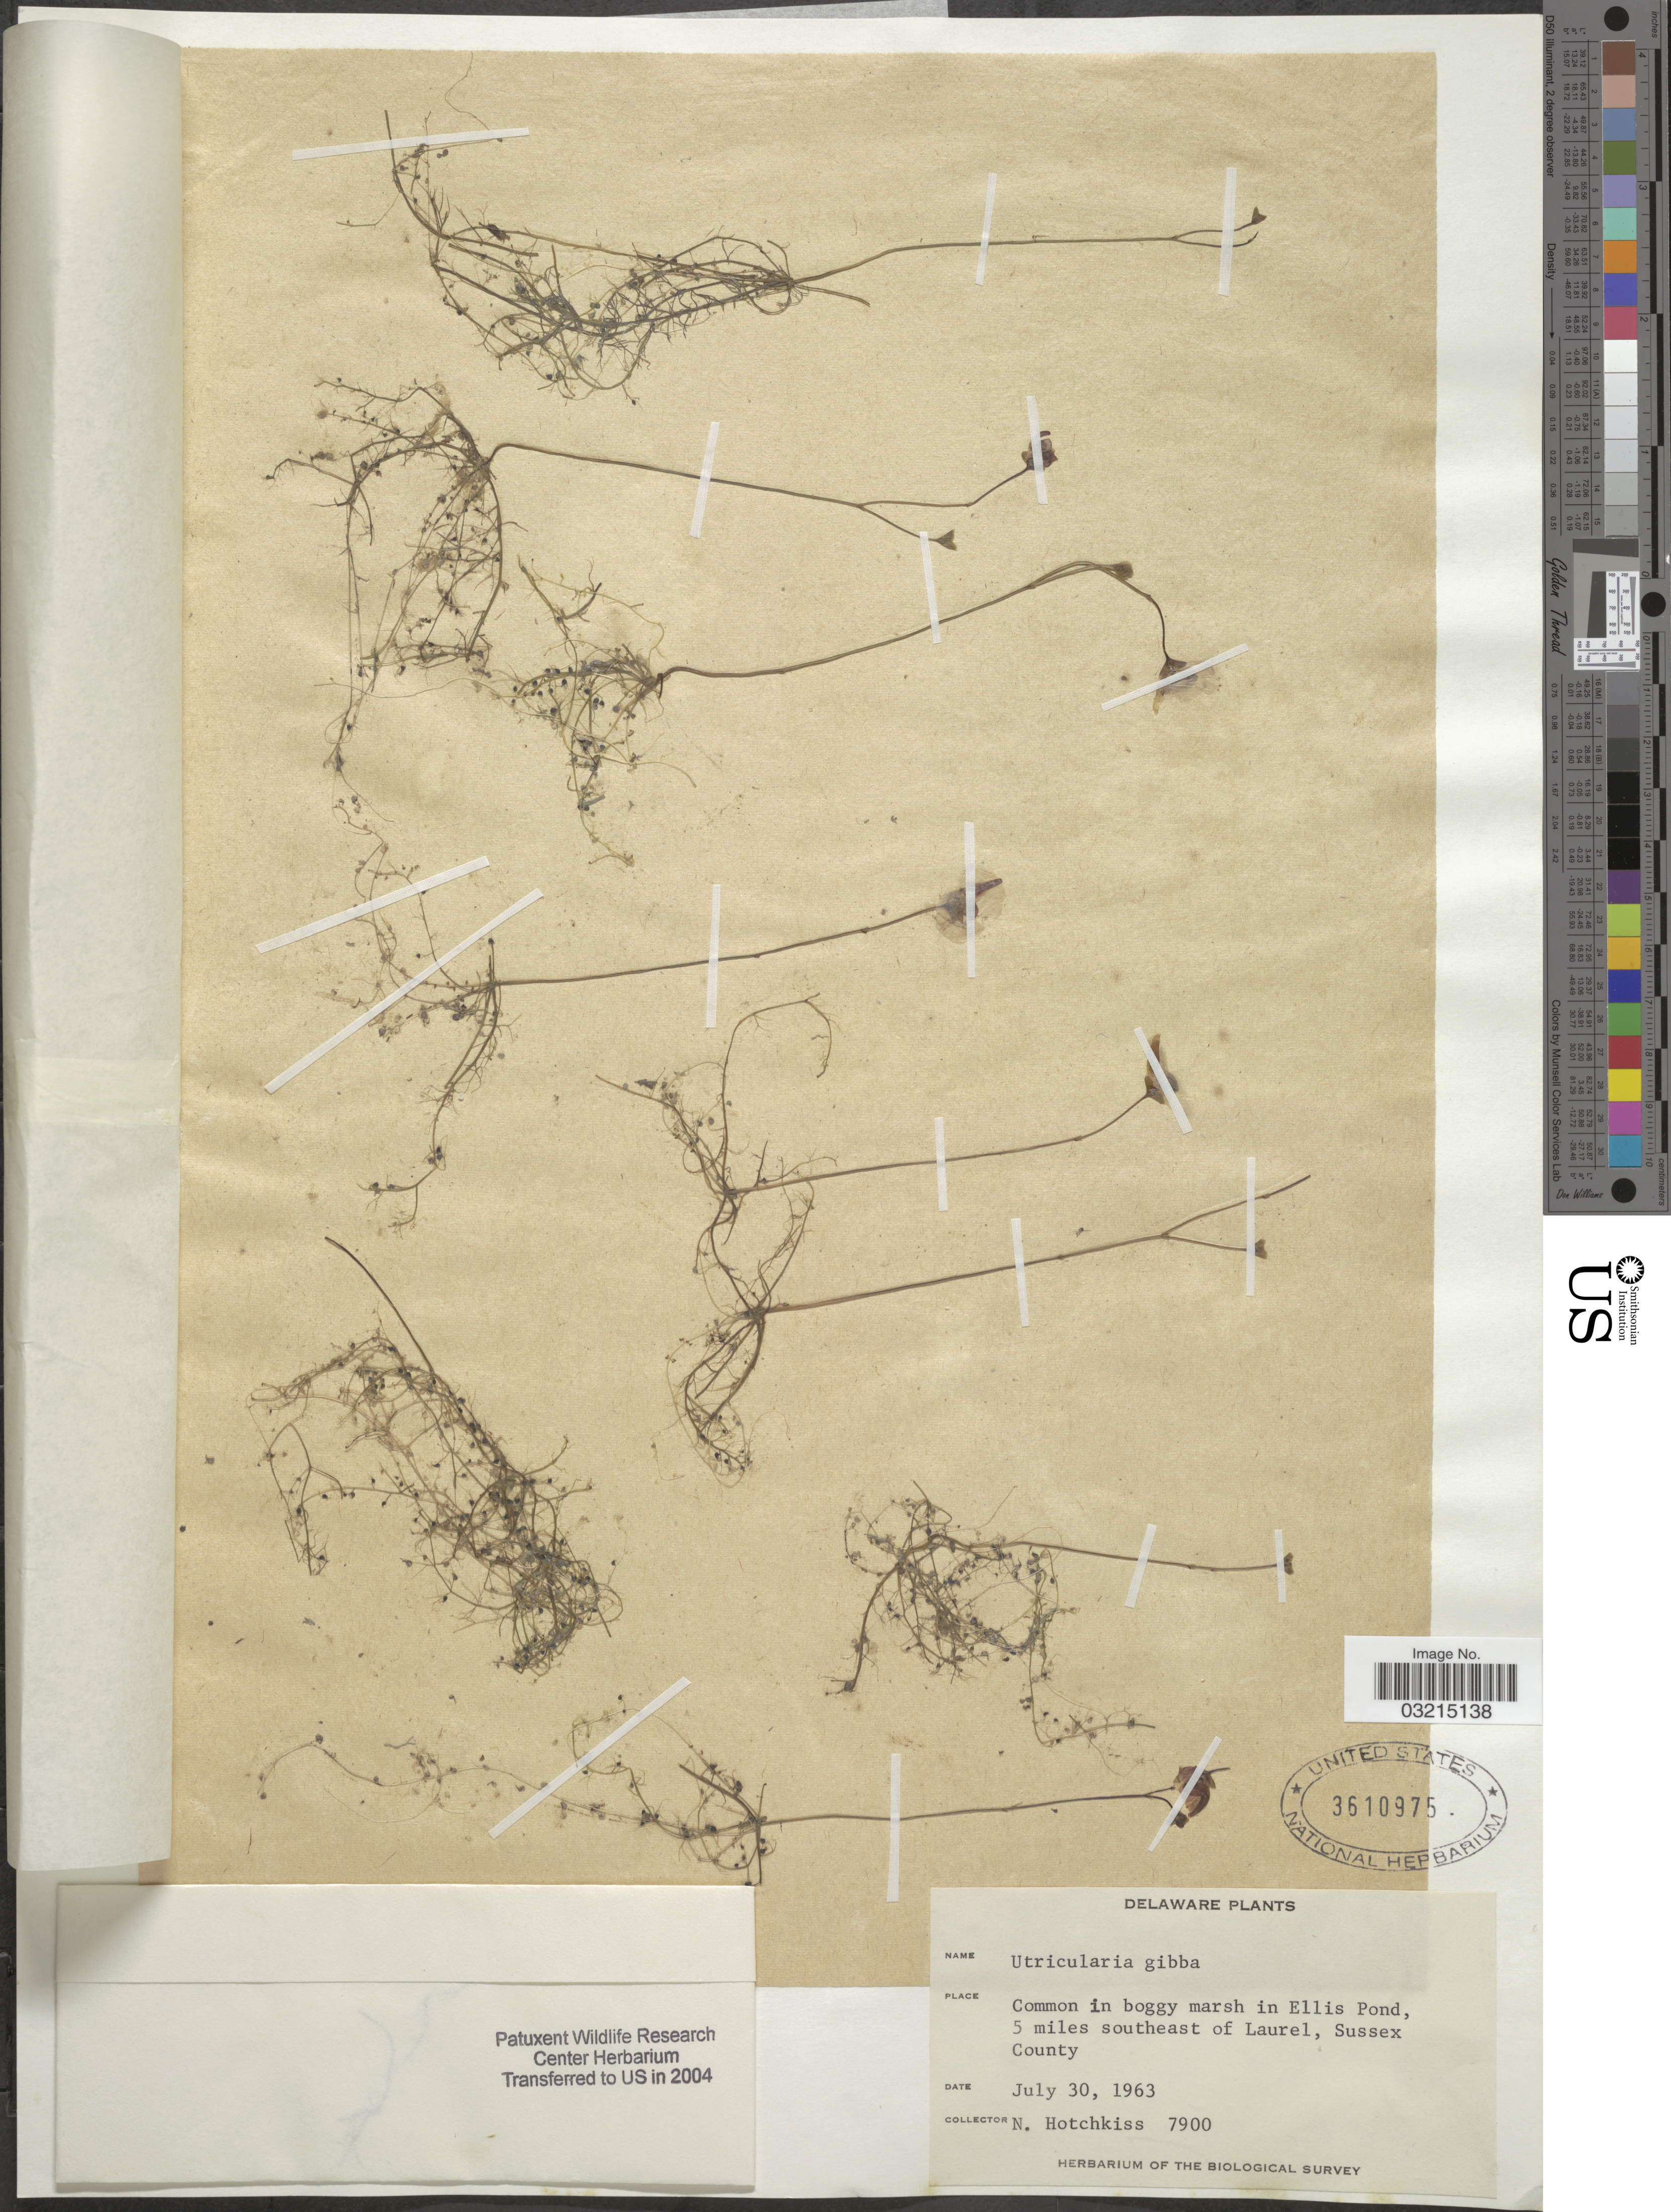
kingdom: Plantae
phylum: Tracheophyta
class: Magnoliopsida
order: Lamiales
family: Lentibulariaceae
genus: Utricularia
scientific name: Utricularia gibba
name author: L.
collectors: N. Hotchkiss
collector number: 7900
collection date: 1963-07-30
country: United States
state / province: Delaware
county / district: Sussex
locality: In boggy marsh in Ellis Pond, 5 miles southeast of Laurel, Sussex County.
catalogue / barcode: US 3610975